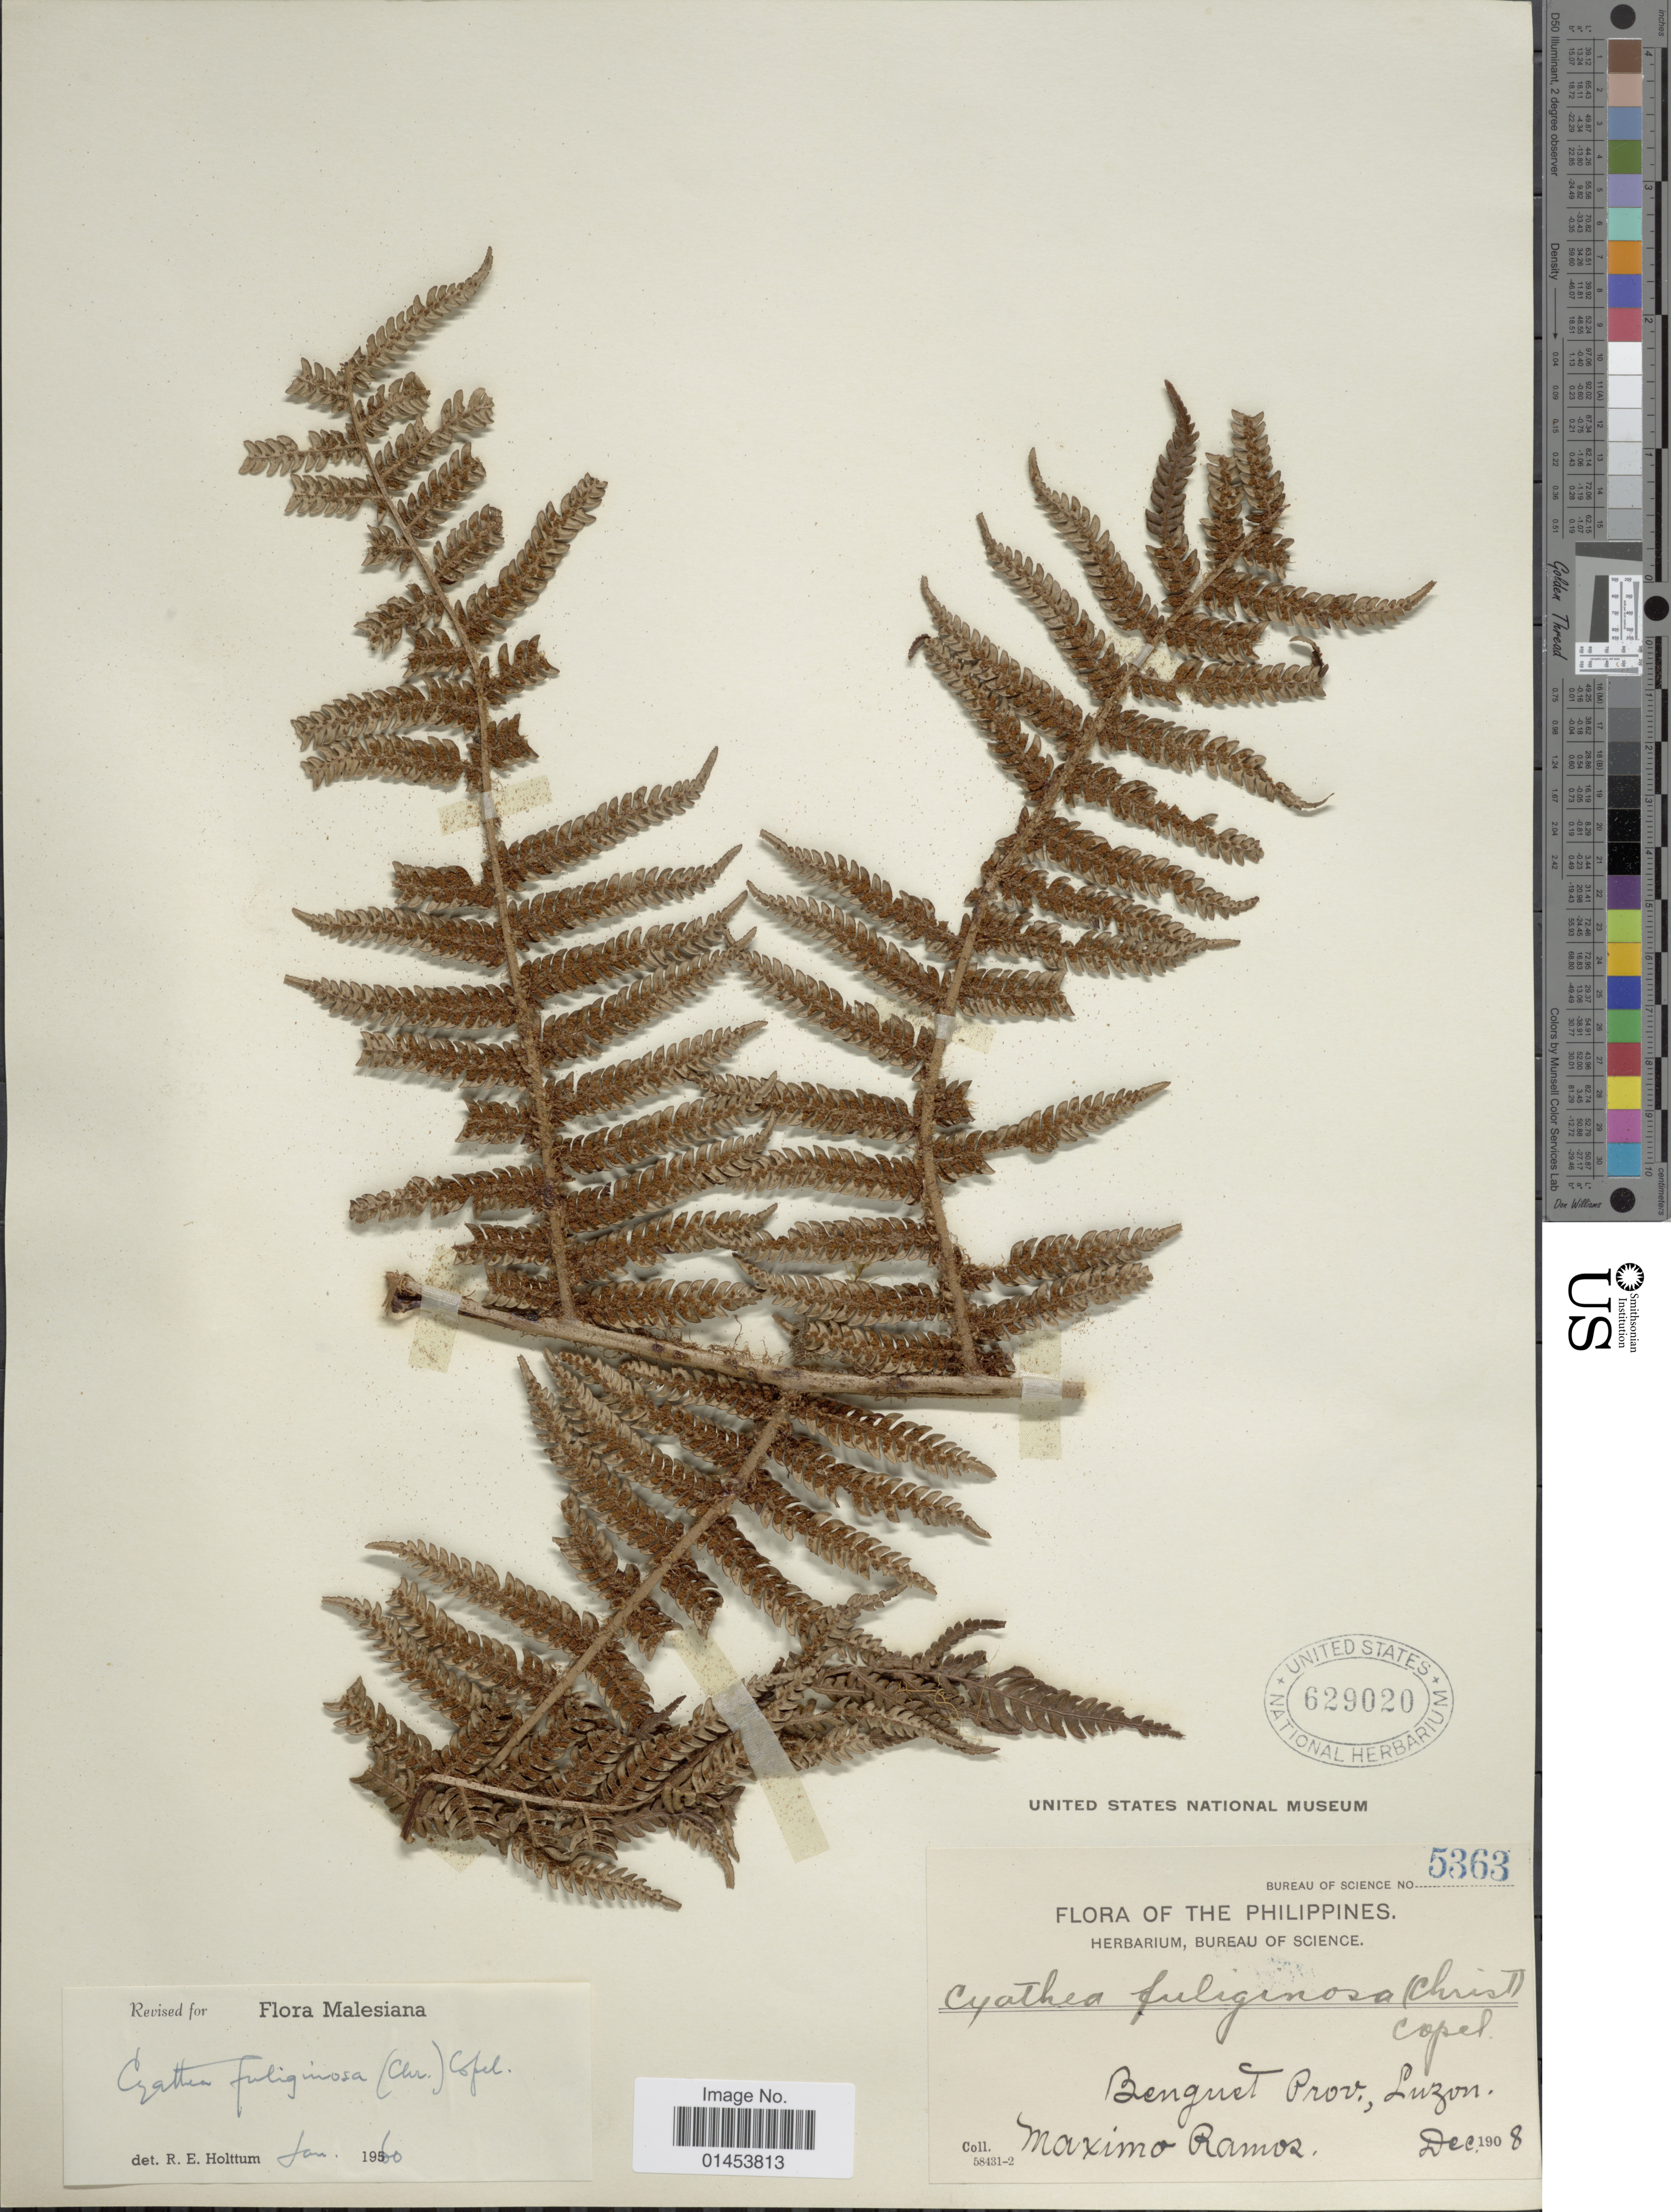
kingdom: Plantae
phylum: Tracheophyta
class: Polypodiopsida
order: Cyatheales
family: Cyatheaceae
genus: Cyathea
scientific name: Cyathea fuliginosa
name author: (Christ) Copel.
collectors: M. Ramos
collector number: Bureau of Science 5363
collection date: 1908-12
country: Philippines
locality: Benguet prov. Luzon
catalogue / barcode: US 629020